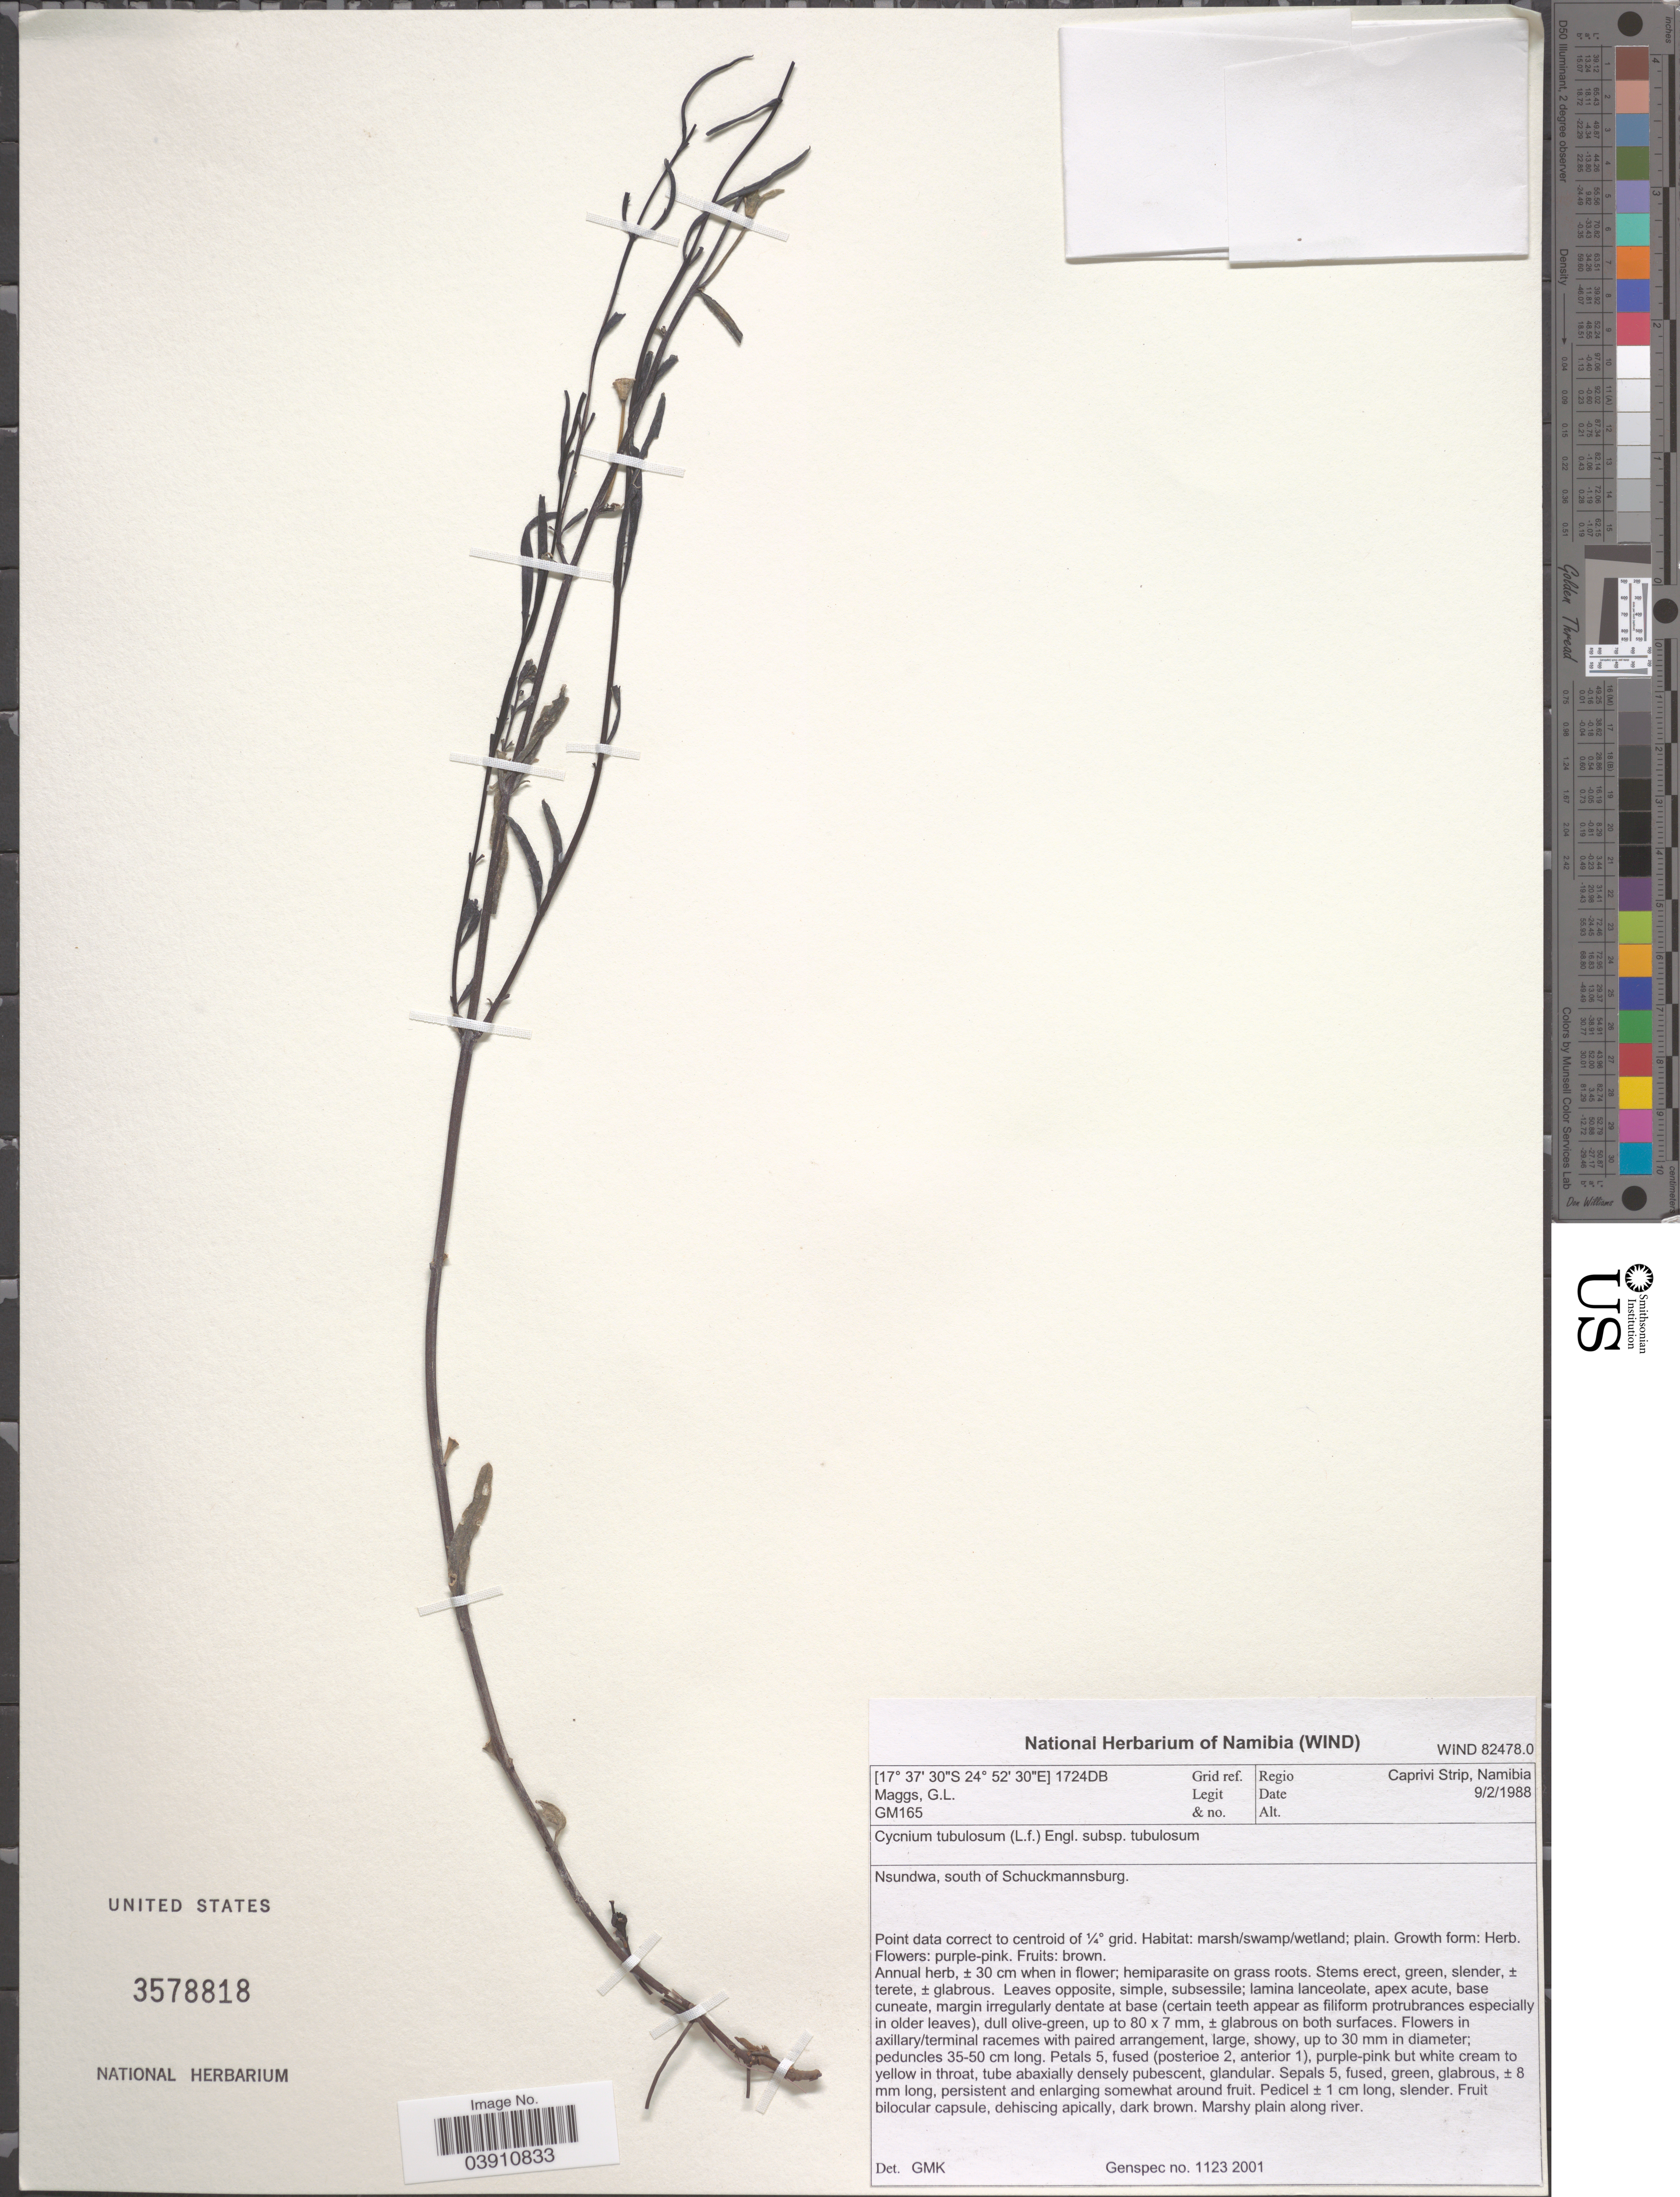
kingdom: Plantae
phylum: Tracheophyta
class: Magnoliopsida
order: Lamiales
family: Orobanchaceae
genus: Cycnium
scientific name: Cycnium tubulosum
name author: (L. f.) Engl.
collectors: G. Maggs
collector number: GM165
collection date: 1988-02-09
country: Namibia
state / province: Caprivi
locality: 1724DB Grid ref. Regio Caprivi Strip, Namibia. Nsundwa, south of Schuckmannsburg.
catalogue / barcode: US 3578818